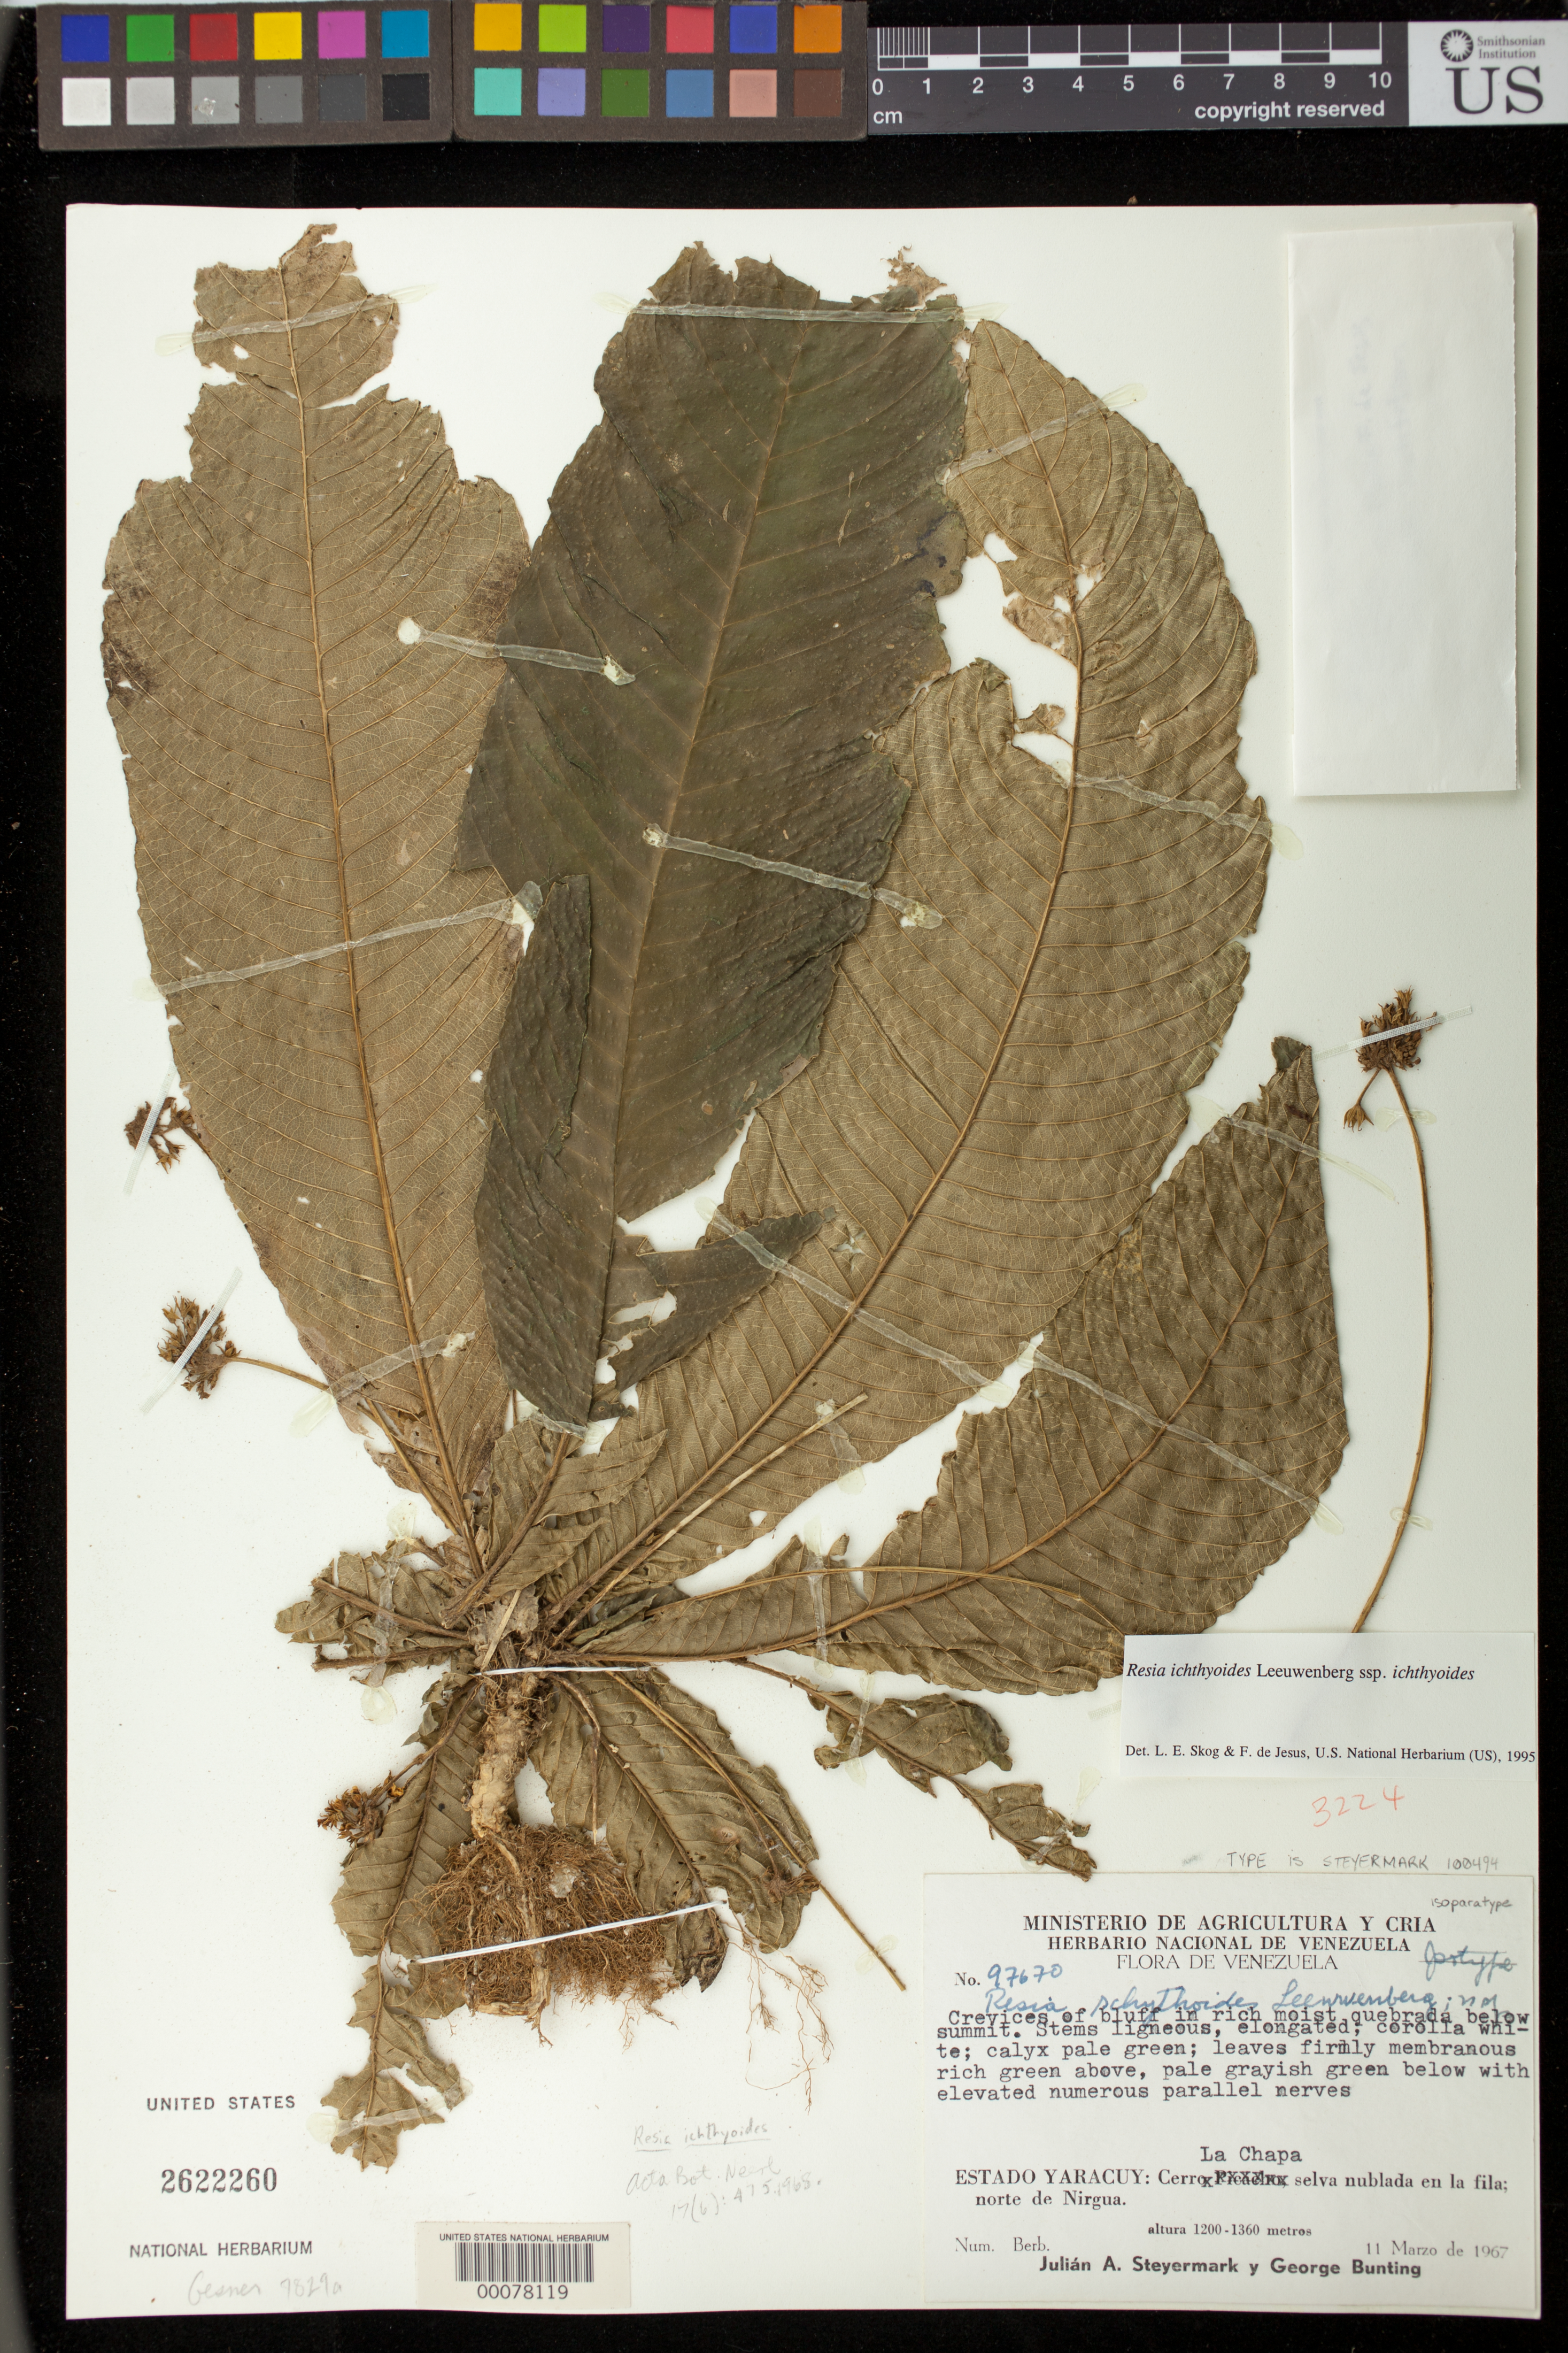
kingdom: Plantae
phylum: Tracheophyta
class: Magnoliopsida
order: Lamiales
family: Gesneriaceae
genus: Resia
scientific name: Resia ichthyoides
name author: Leeuwenb.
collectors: J. Steyermark & G. S. Bunting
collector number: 97670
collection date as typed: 11 Mar 1967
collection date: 1967-03-11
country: Venezuela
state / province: Yaracuy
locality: Cerro La Chapa, norte de Nirgua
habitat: selva nublada en la fila; crevices of bluffs in rich moist quebrada below summit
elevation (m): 1200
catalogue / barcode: US 2622260